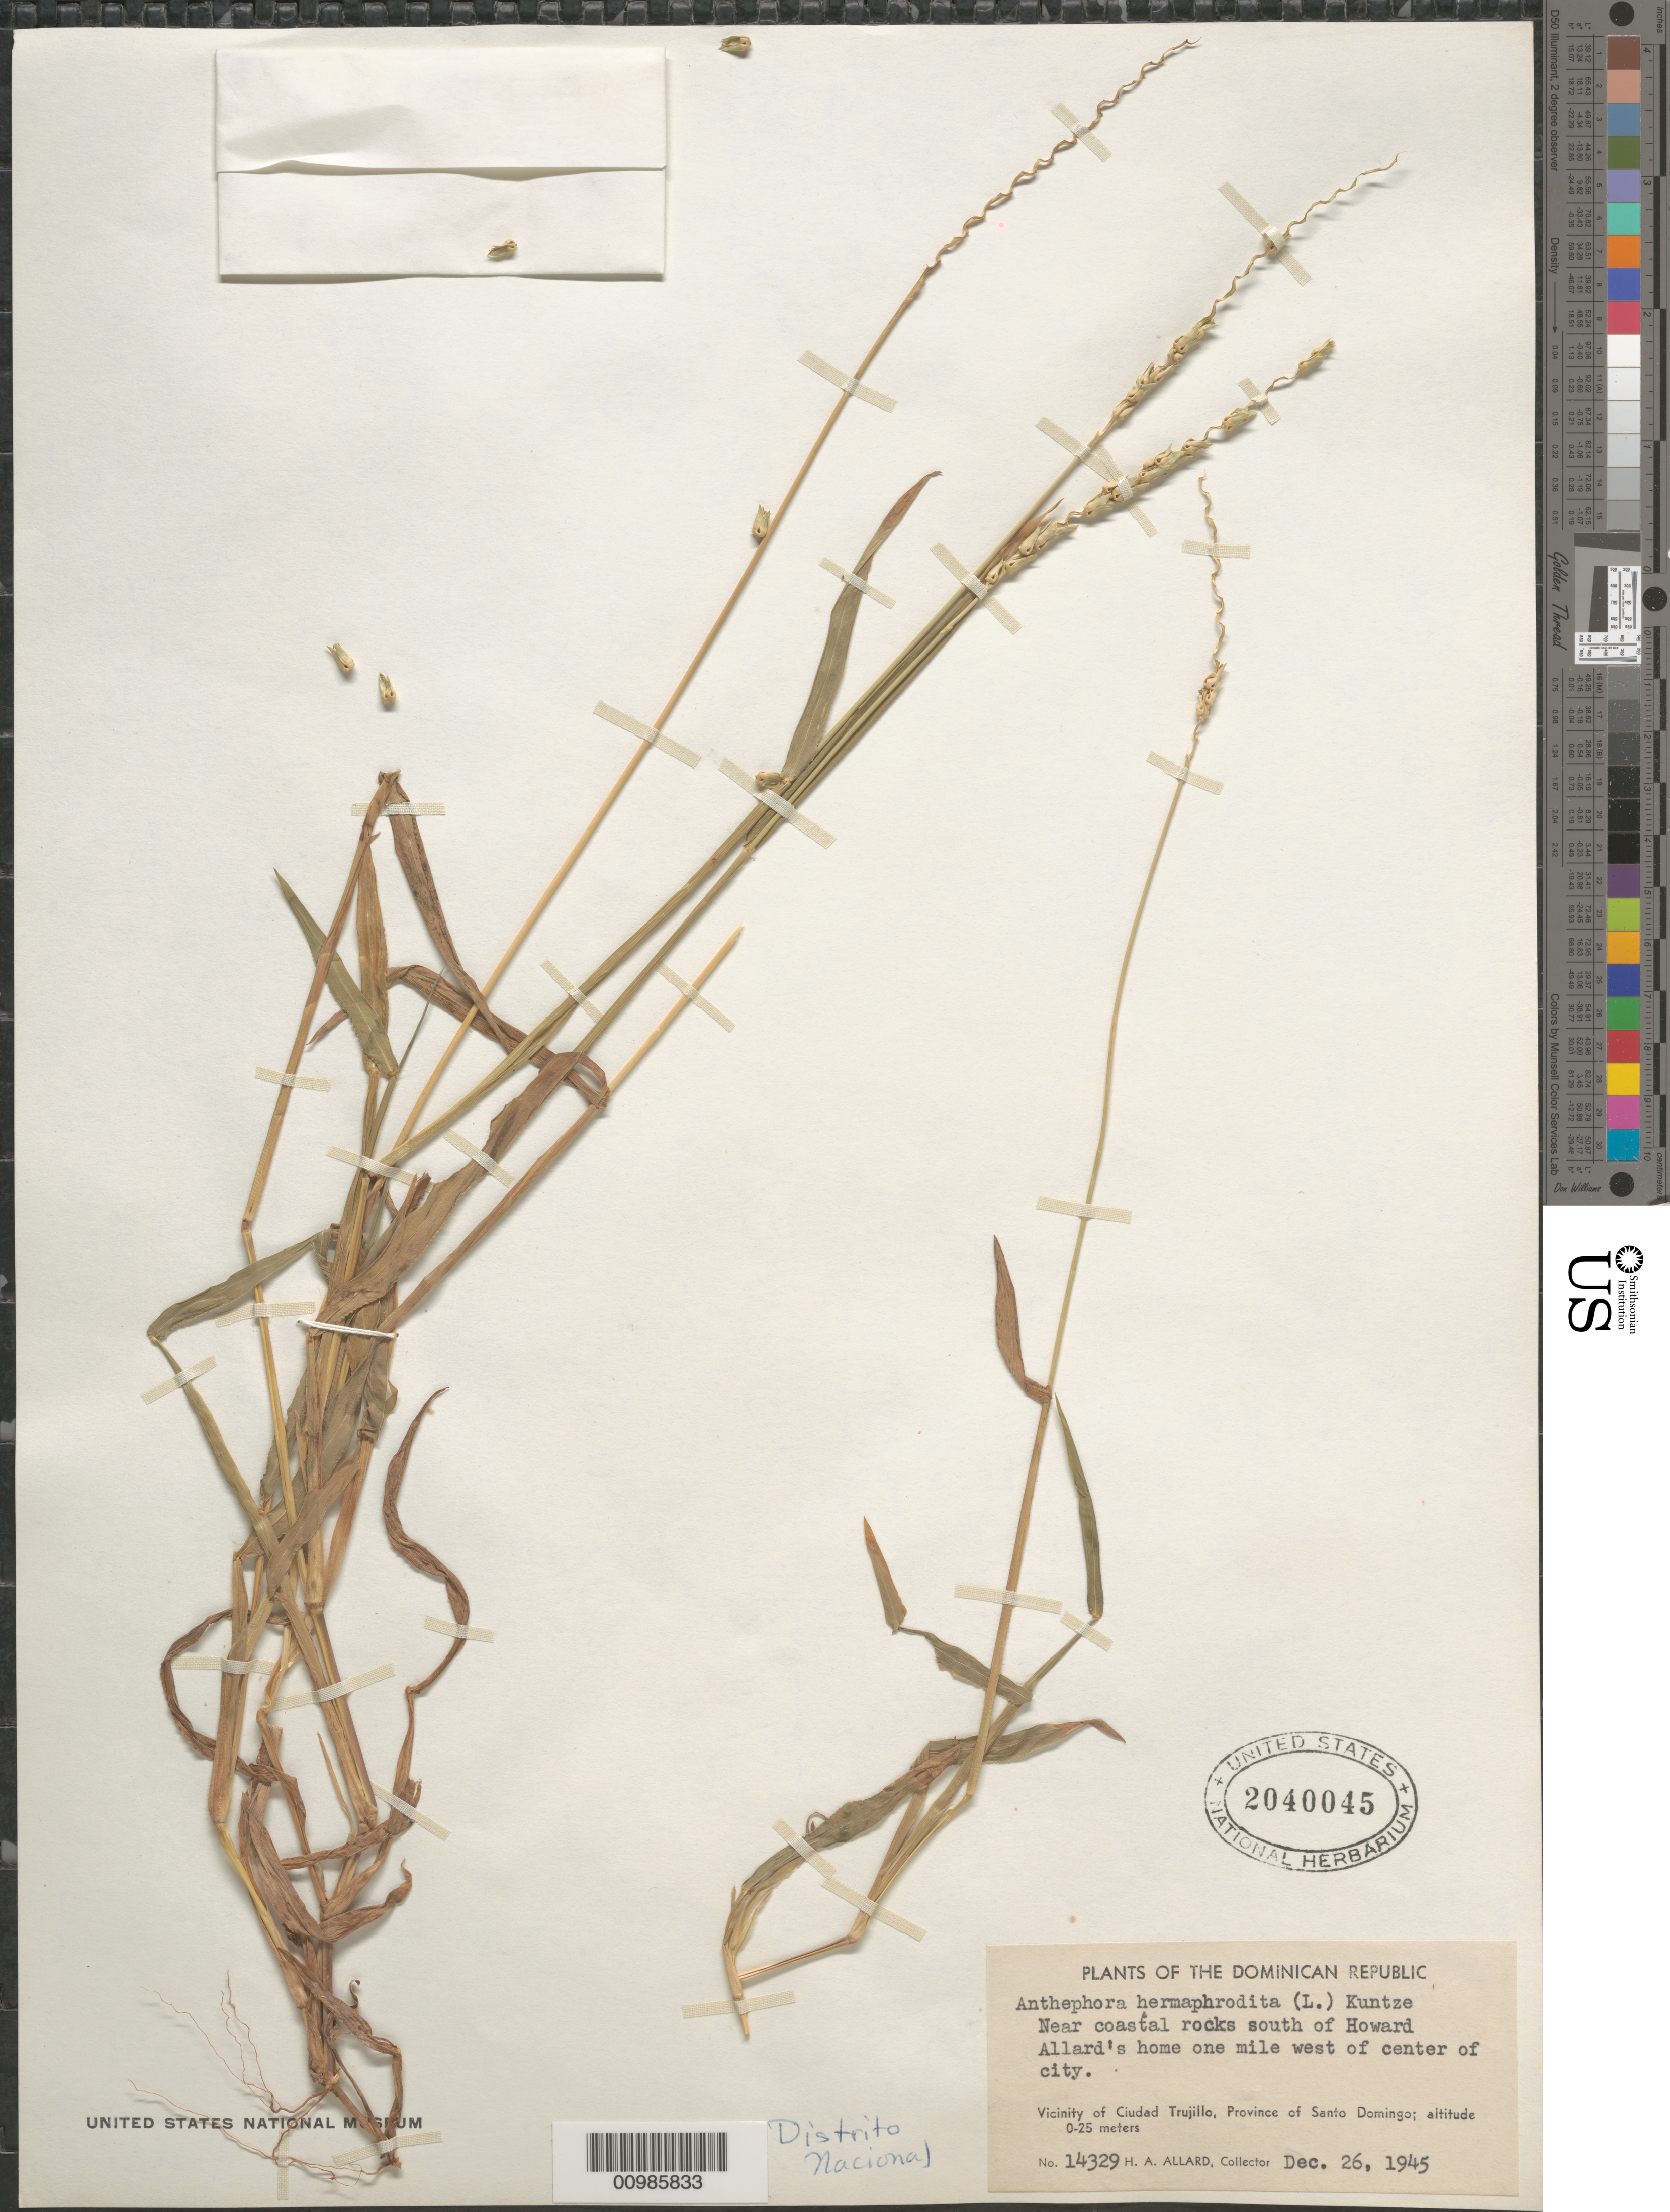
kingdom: Plantae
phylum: Tracheophyta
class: Liliopsida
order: Poales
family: Poaceae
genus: Anthephora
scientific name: Anthephora hermaphrodita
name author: (L.) Kuntze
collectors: H. A. Allard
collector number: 14329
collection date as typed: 26 Dec 1945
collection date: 1945-12-26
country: Dominican Republic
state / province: Distrito Nacional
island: Hispaniola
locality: Ciudad Trujillo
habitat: near coastal rocks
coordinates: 0 N, 0 E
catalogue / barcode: US 2040045